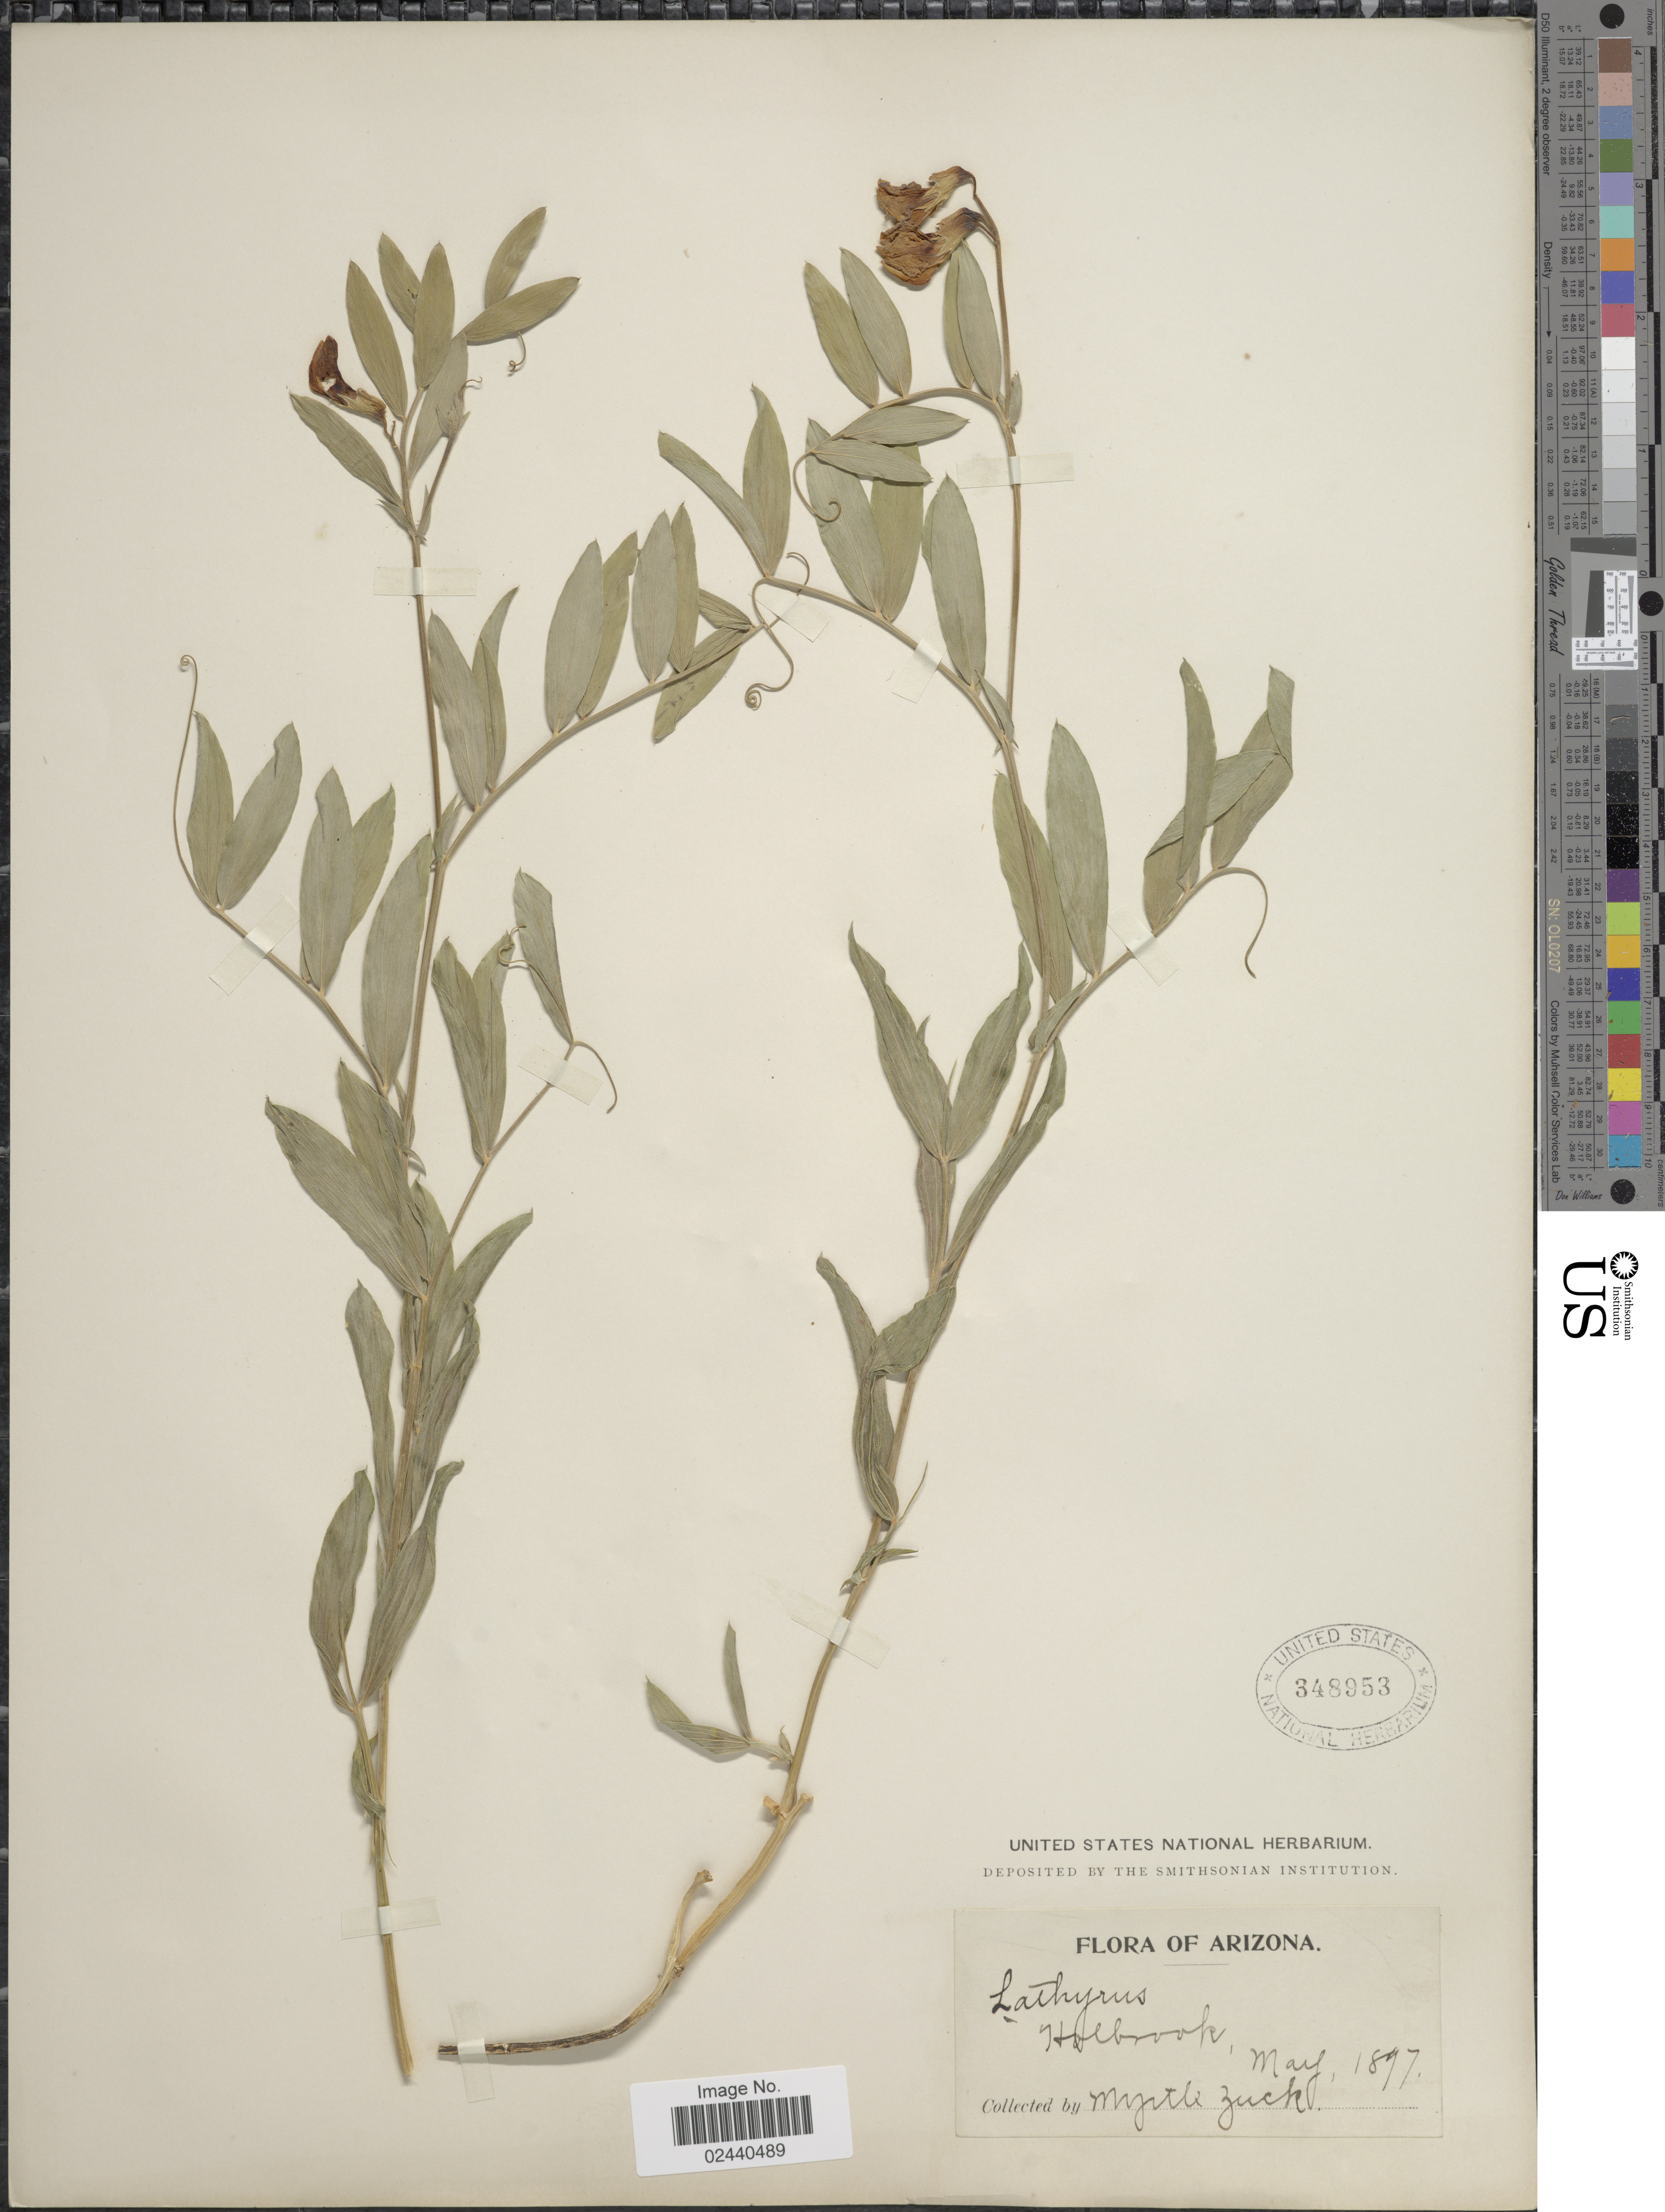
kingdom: Plantae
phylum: Tracheophyta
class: Magnoliopsida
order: Fabales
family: Fabaceae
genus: Lathyrus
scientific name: Lathyrus eucosmus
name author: Butters & H. St. John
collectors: M. Zuck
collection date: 1897-05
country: United States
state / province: Arizona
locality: Holbrook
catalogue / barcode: US 348953